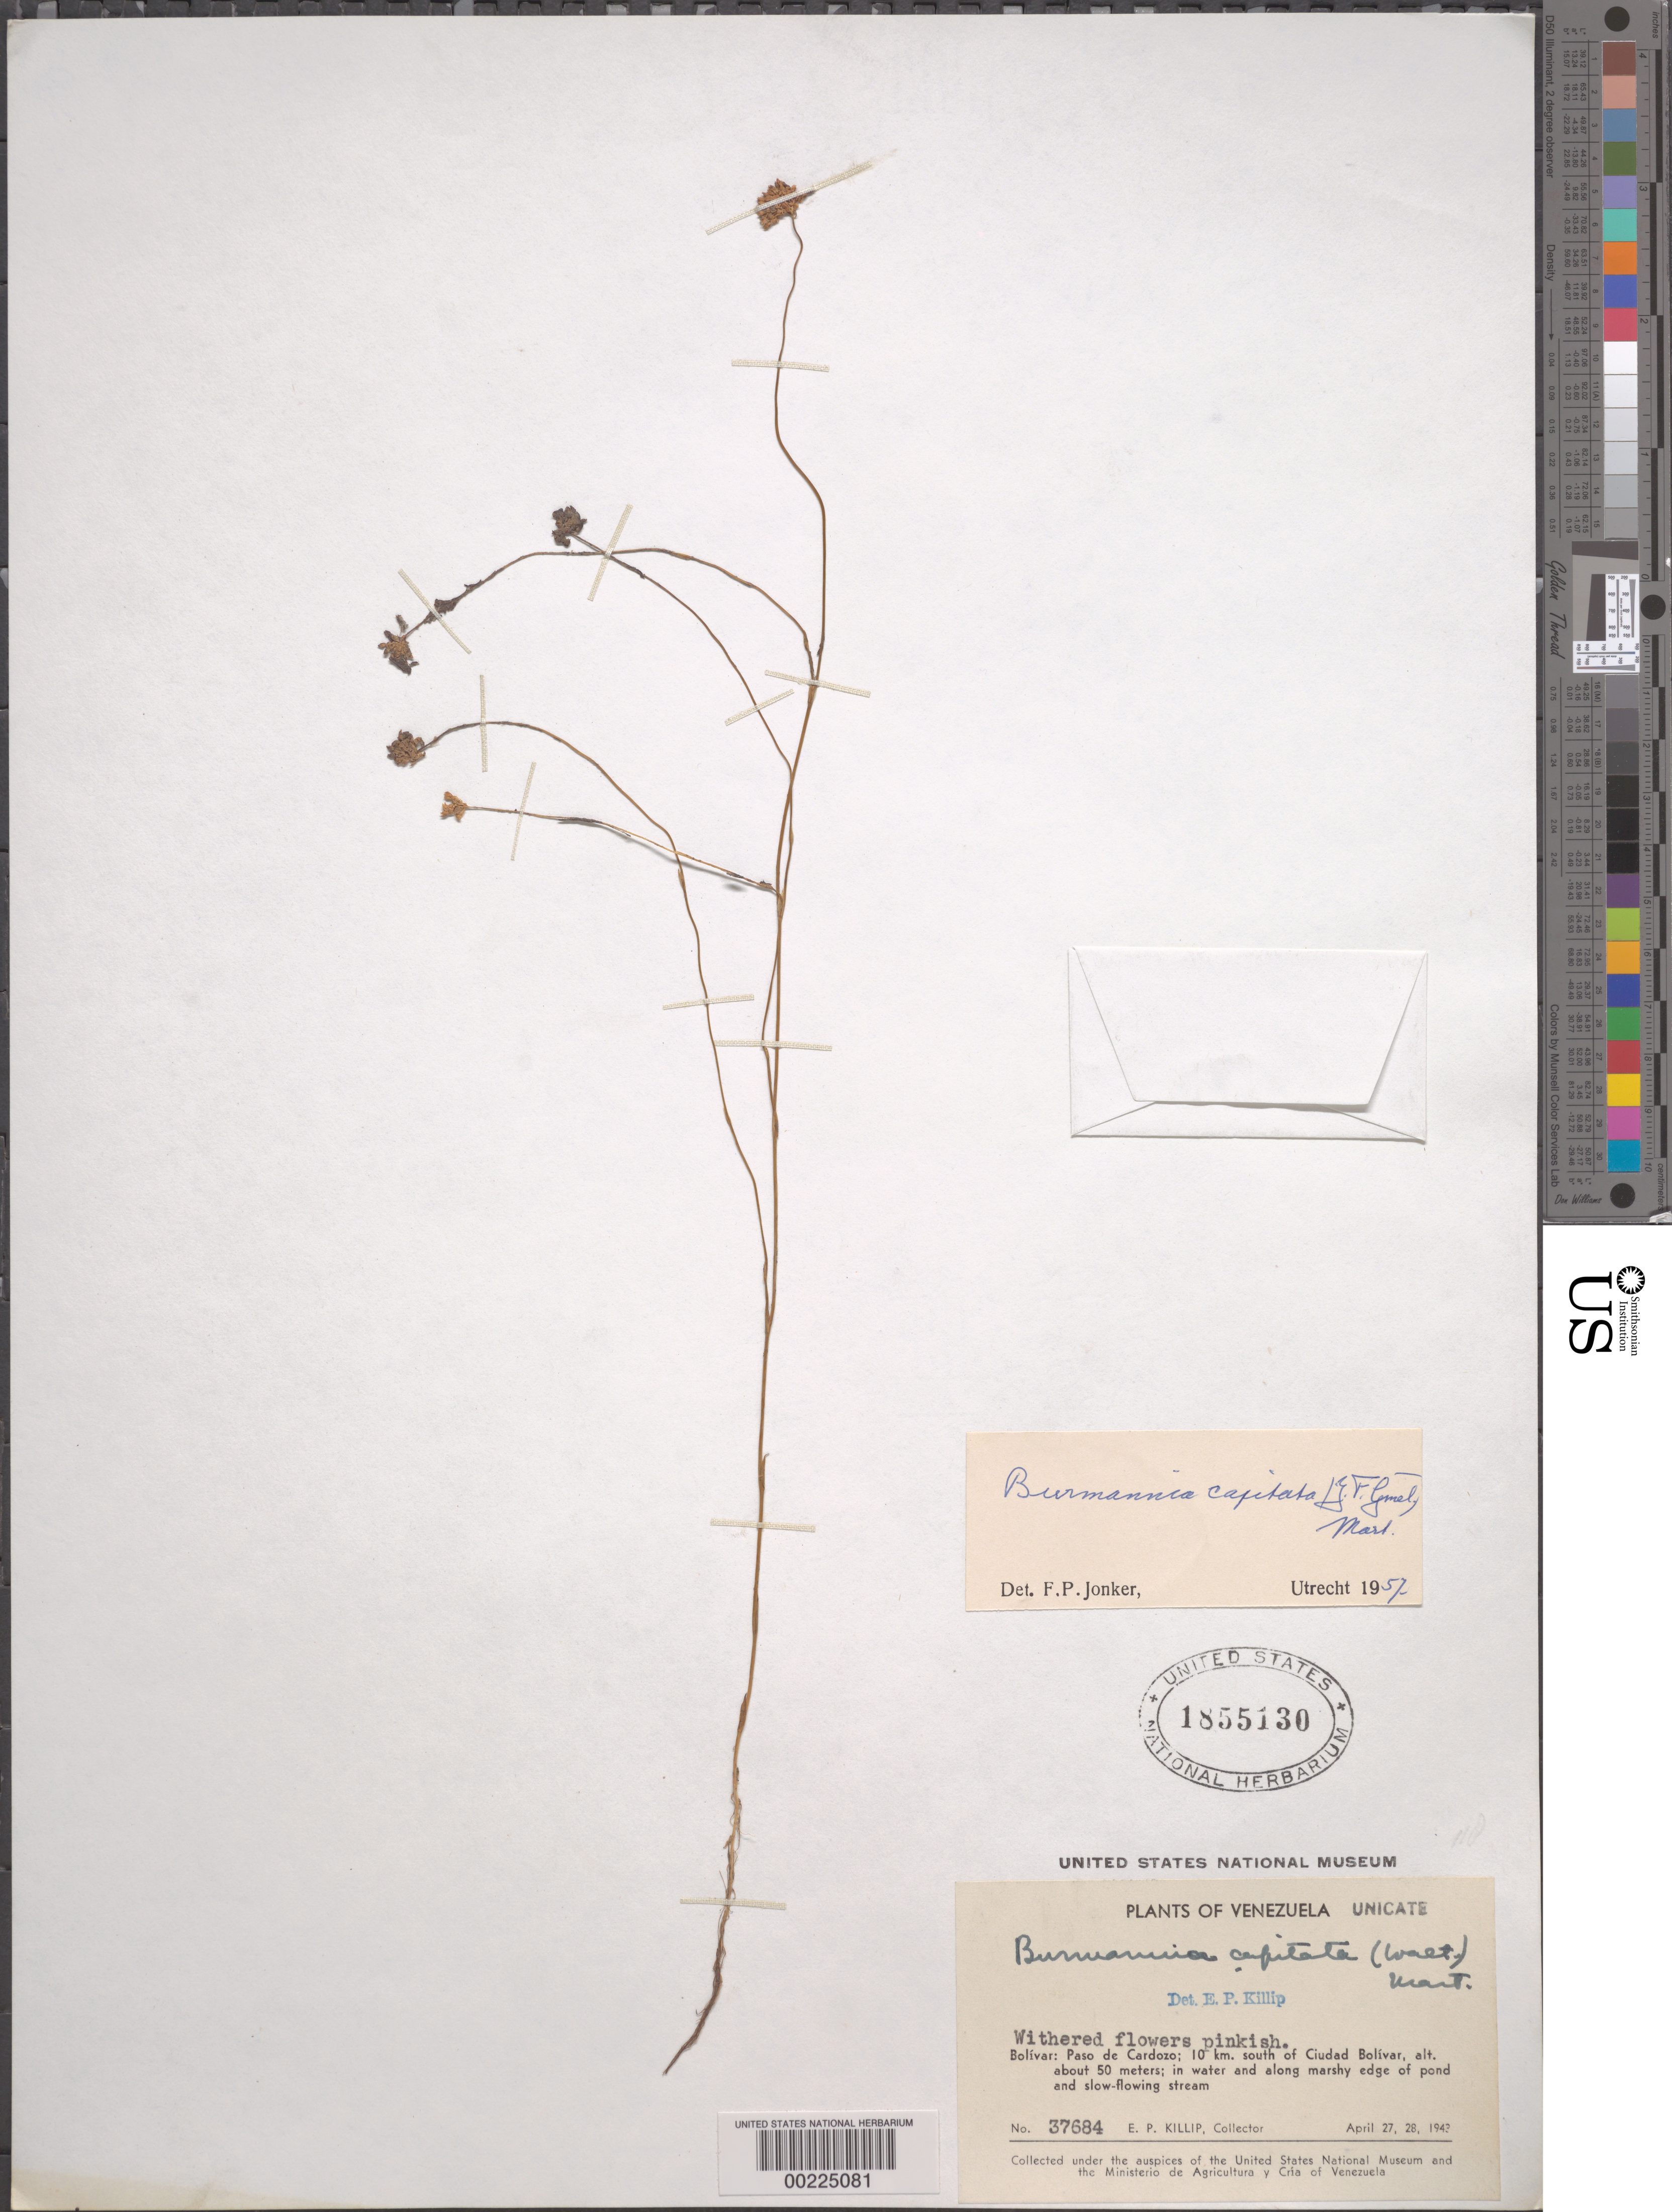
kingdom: Plantae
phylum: Tracheophyta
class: Liliopsida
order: Dioscoreales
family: Burmanniaceae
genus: Burmannia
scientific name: Burmannia capitata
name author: (Walter ex J.F. Gmel.) Mart.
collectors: E. P. Killip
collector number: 37684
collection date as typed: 27 Apr 1943 to 28 Apr 1943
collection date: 1943-04-27/1943-04-28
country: Venezuela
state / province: Bolivar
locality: Paso de cardozo; 10 km s of ciudad bolivar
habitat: In water and along marshy edge of pond and slow-moving streem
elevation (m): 50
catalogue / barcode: US 1855130